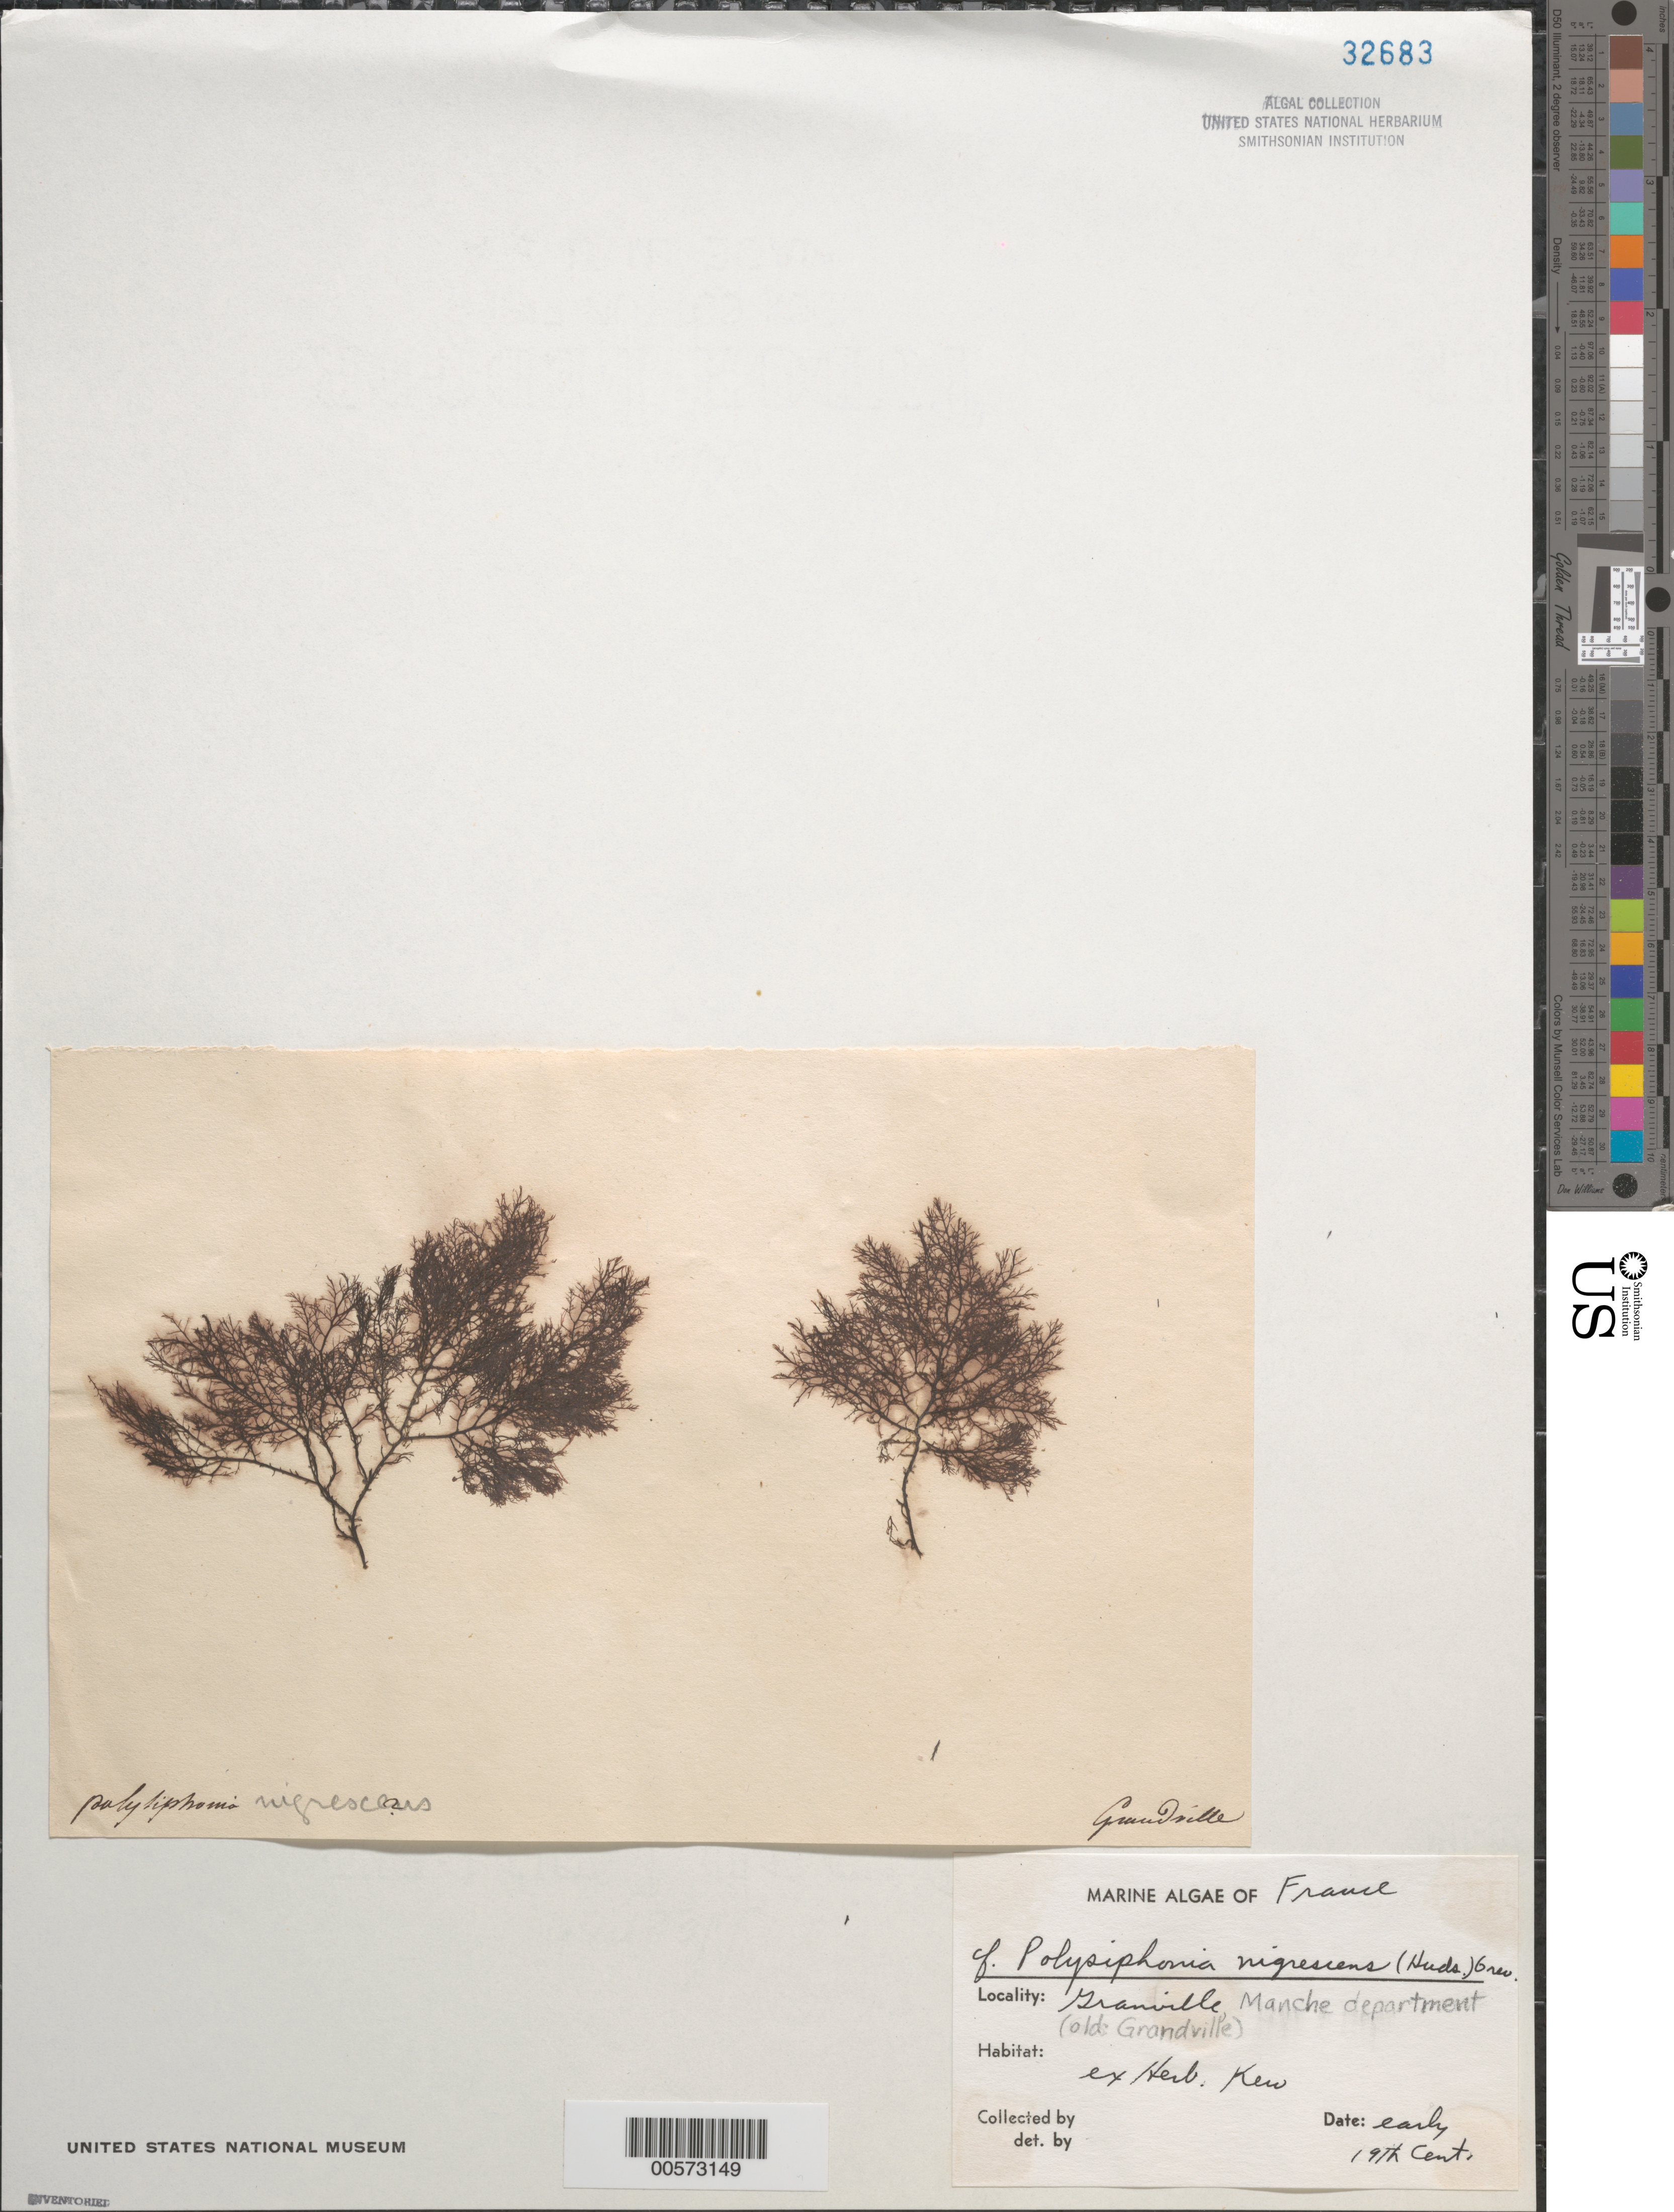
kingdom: Plantae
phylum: Rhodophyta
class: Florideophyceae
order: Ceramiales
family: Rhodomelaceae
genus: Vertebrata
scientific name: Vertebrata fucoides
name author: (Hudson) Kuntze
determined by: Algae name updating Project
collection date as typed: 18--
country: France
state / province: Normandie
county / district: Manche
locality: Granville (Grandville)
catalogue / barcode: US 32683